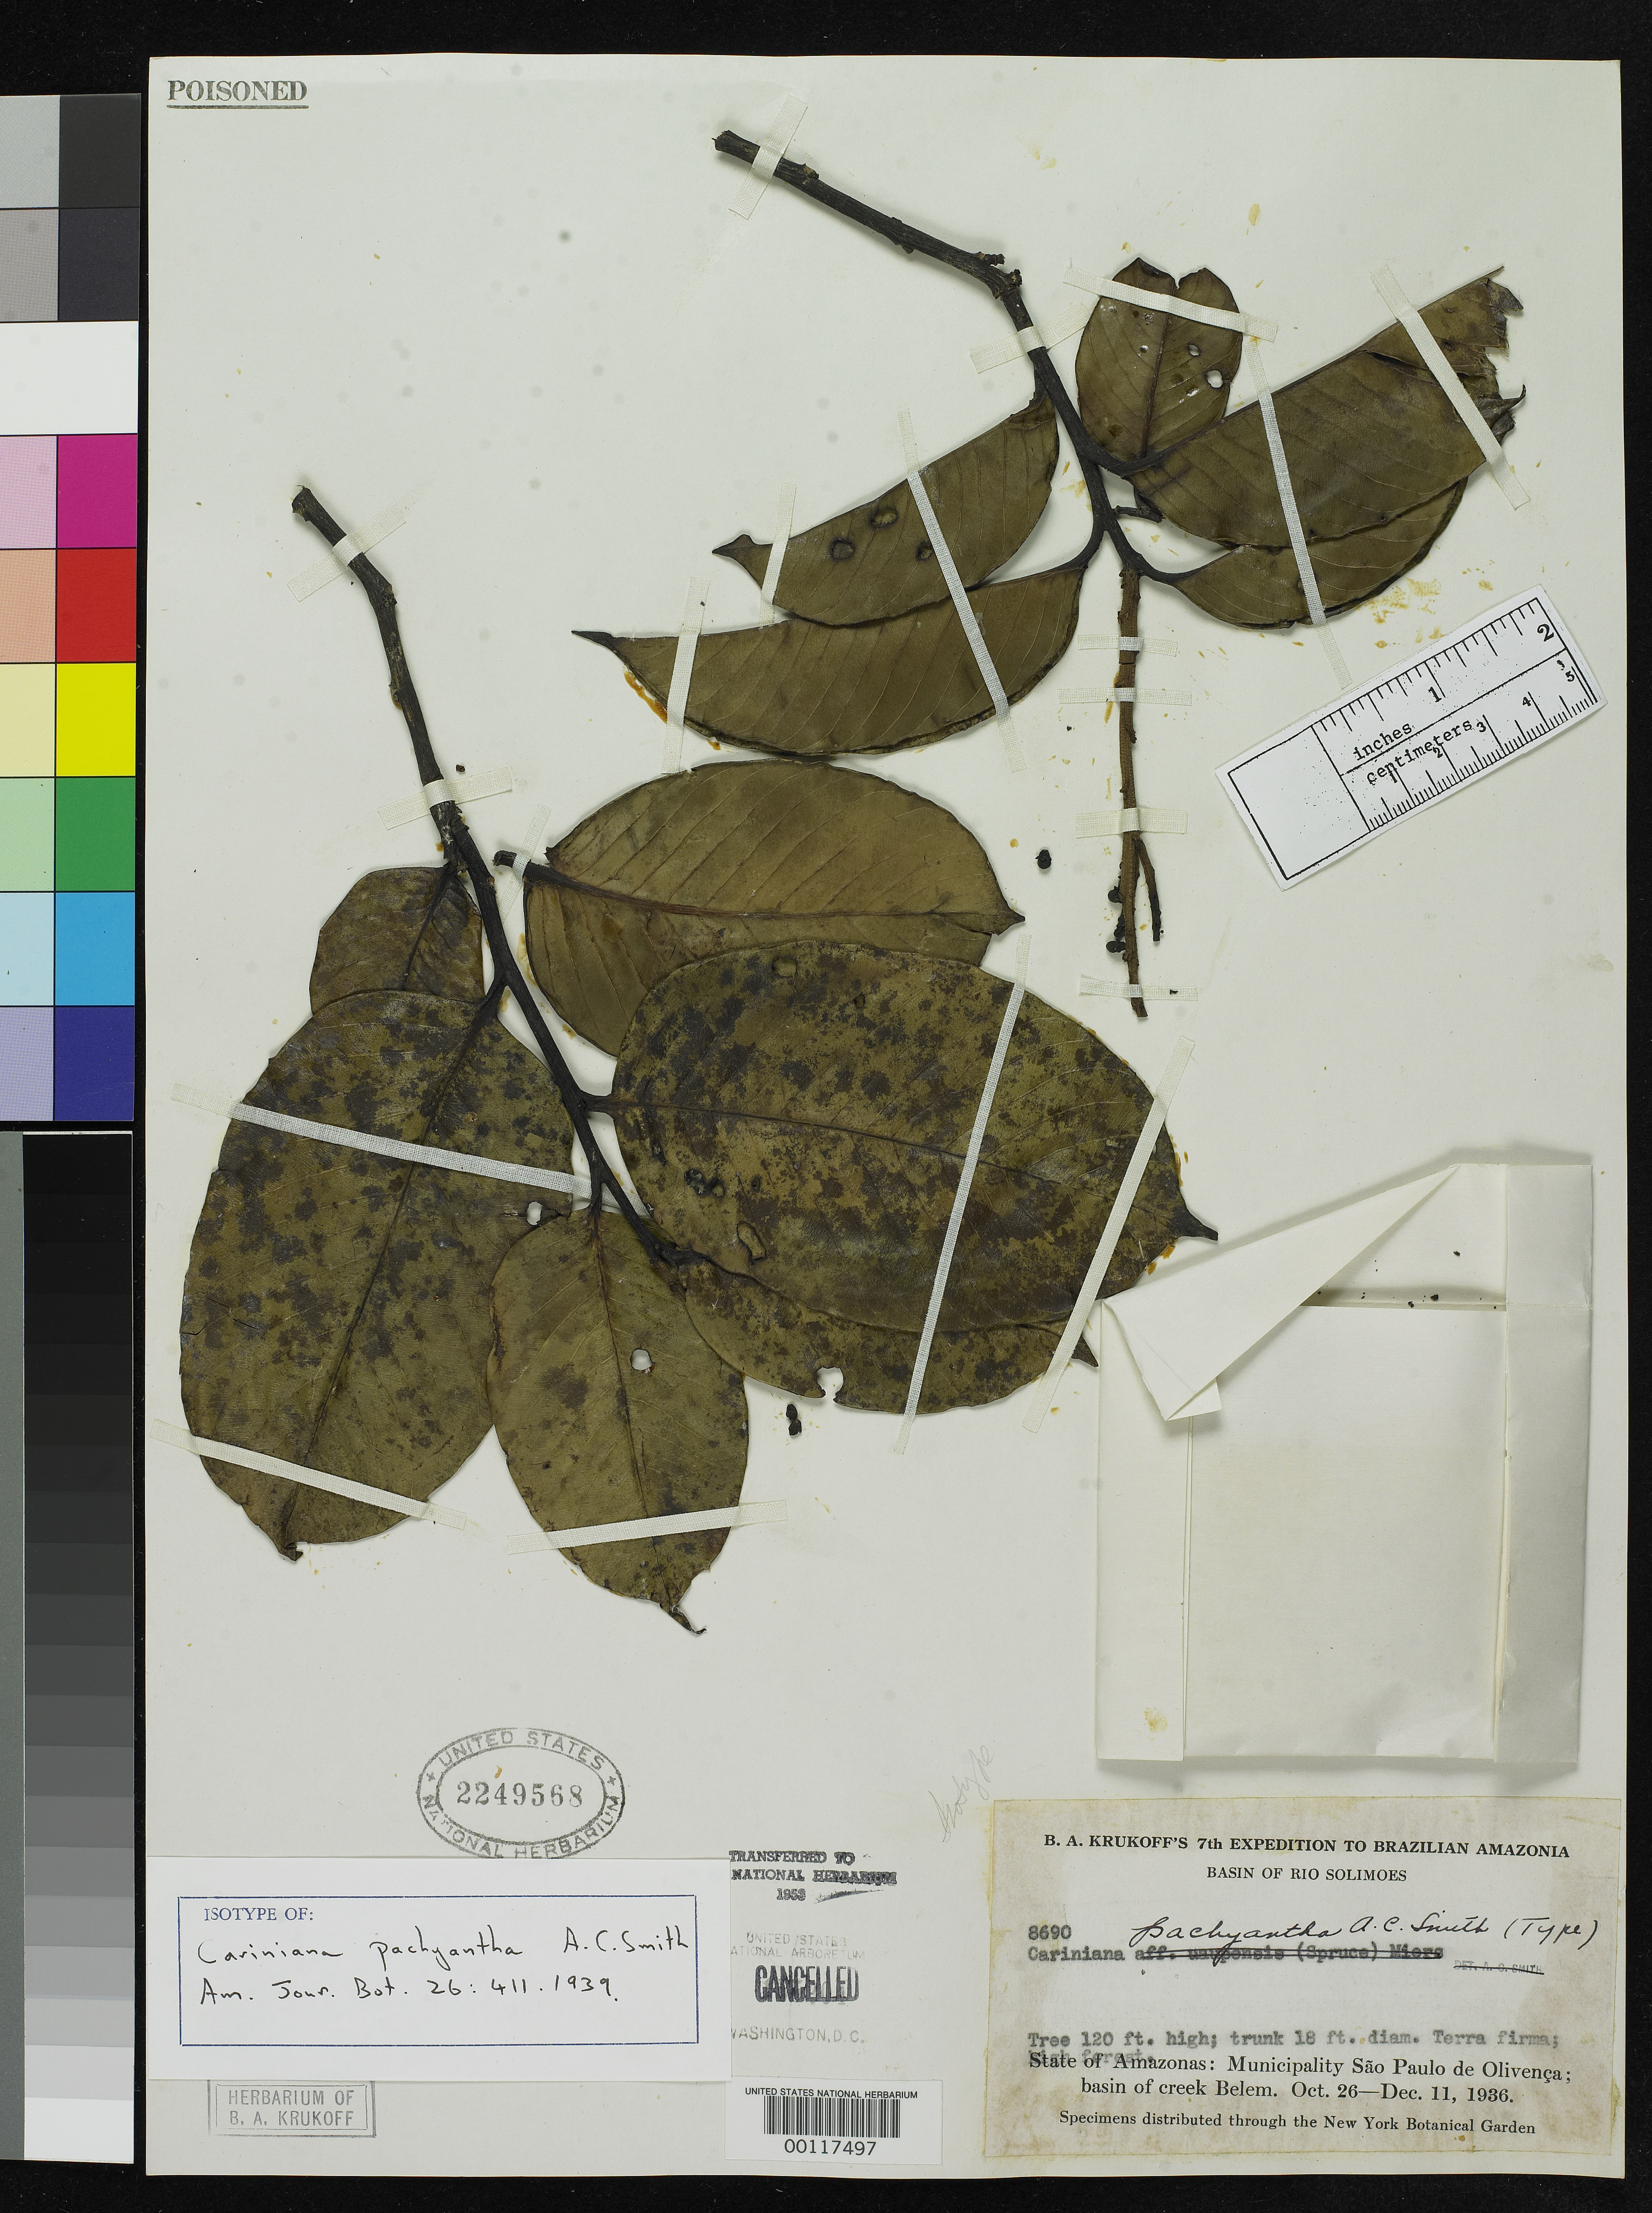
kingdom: Plantae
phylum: Tracheophyta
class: Magnoliopsida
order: Ericales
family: Lecythidaceae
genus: Cariniana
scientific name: Cariniana pachyantha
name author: A.C. Sm.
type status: Isotype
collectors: B. A. Krukoff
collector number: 8690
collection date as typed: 26 Oct 1936 to 11 Dec 1936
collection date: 1936-10-26/1936-12-11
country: Brazil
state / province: Amazonas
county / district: São Paulo de Olivença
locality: Basin of Rio Solimoes. State of Amazonas: Municipality of São Paulo de Olivença; basin of creek Belem.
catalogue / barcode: US 2249568